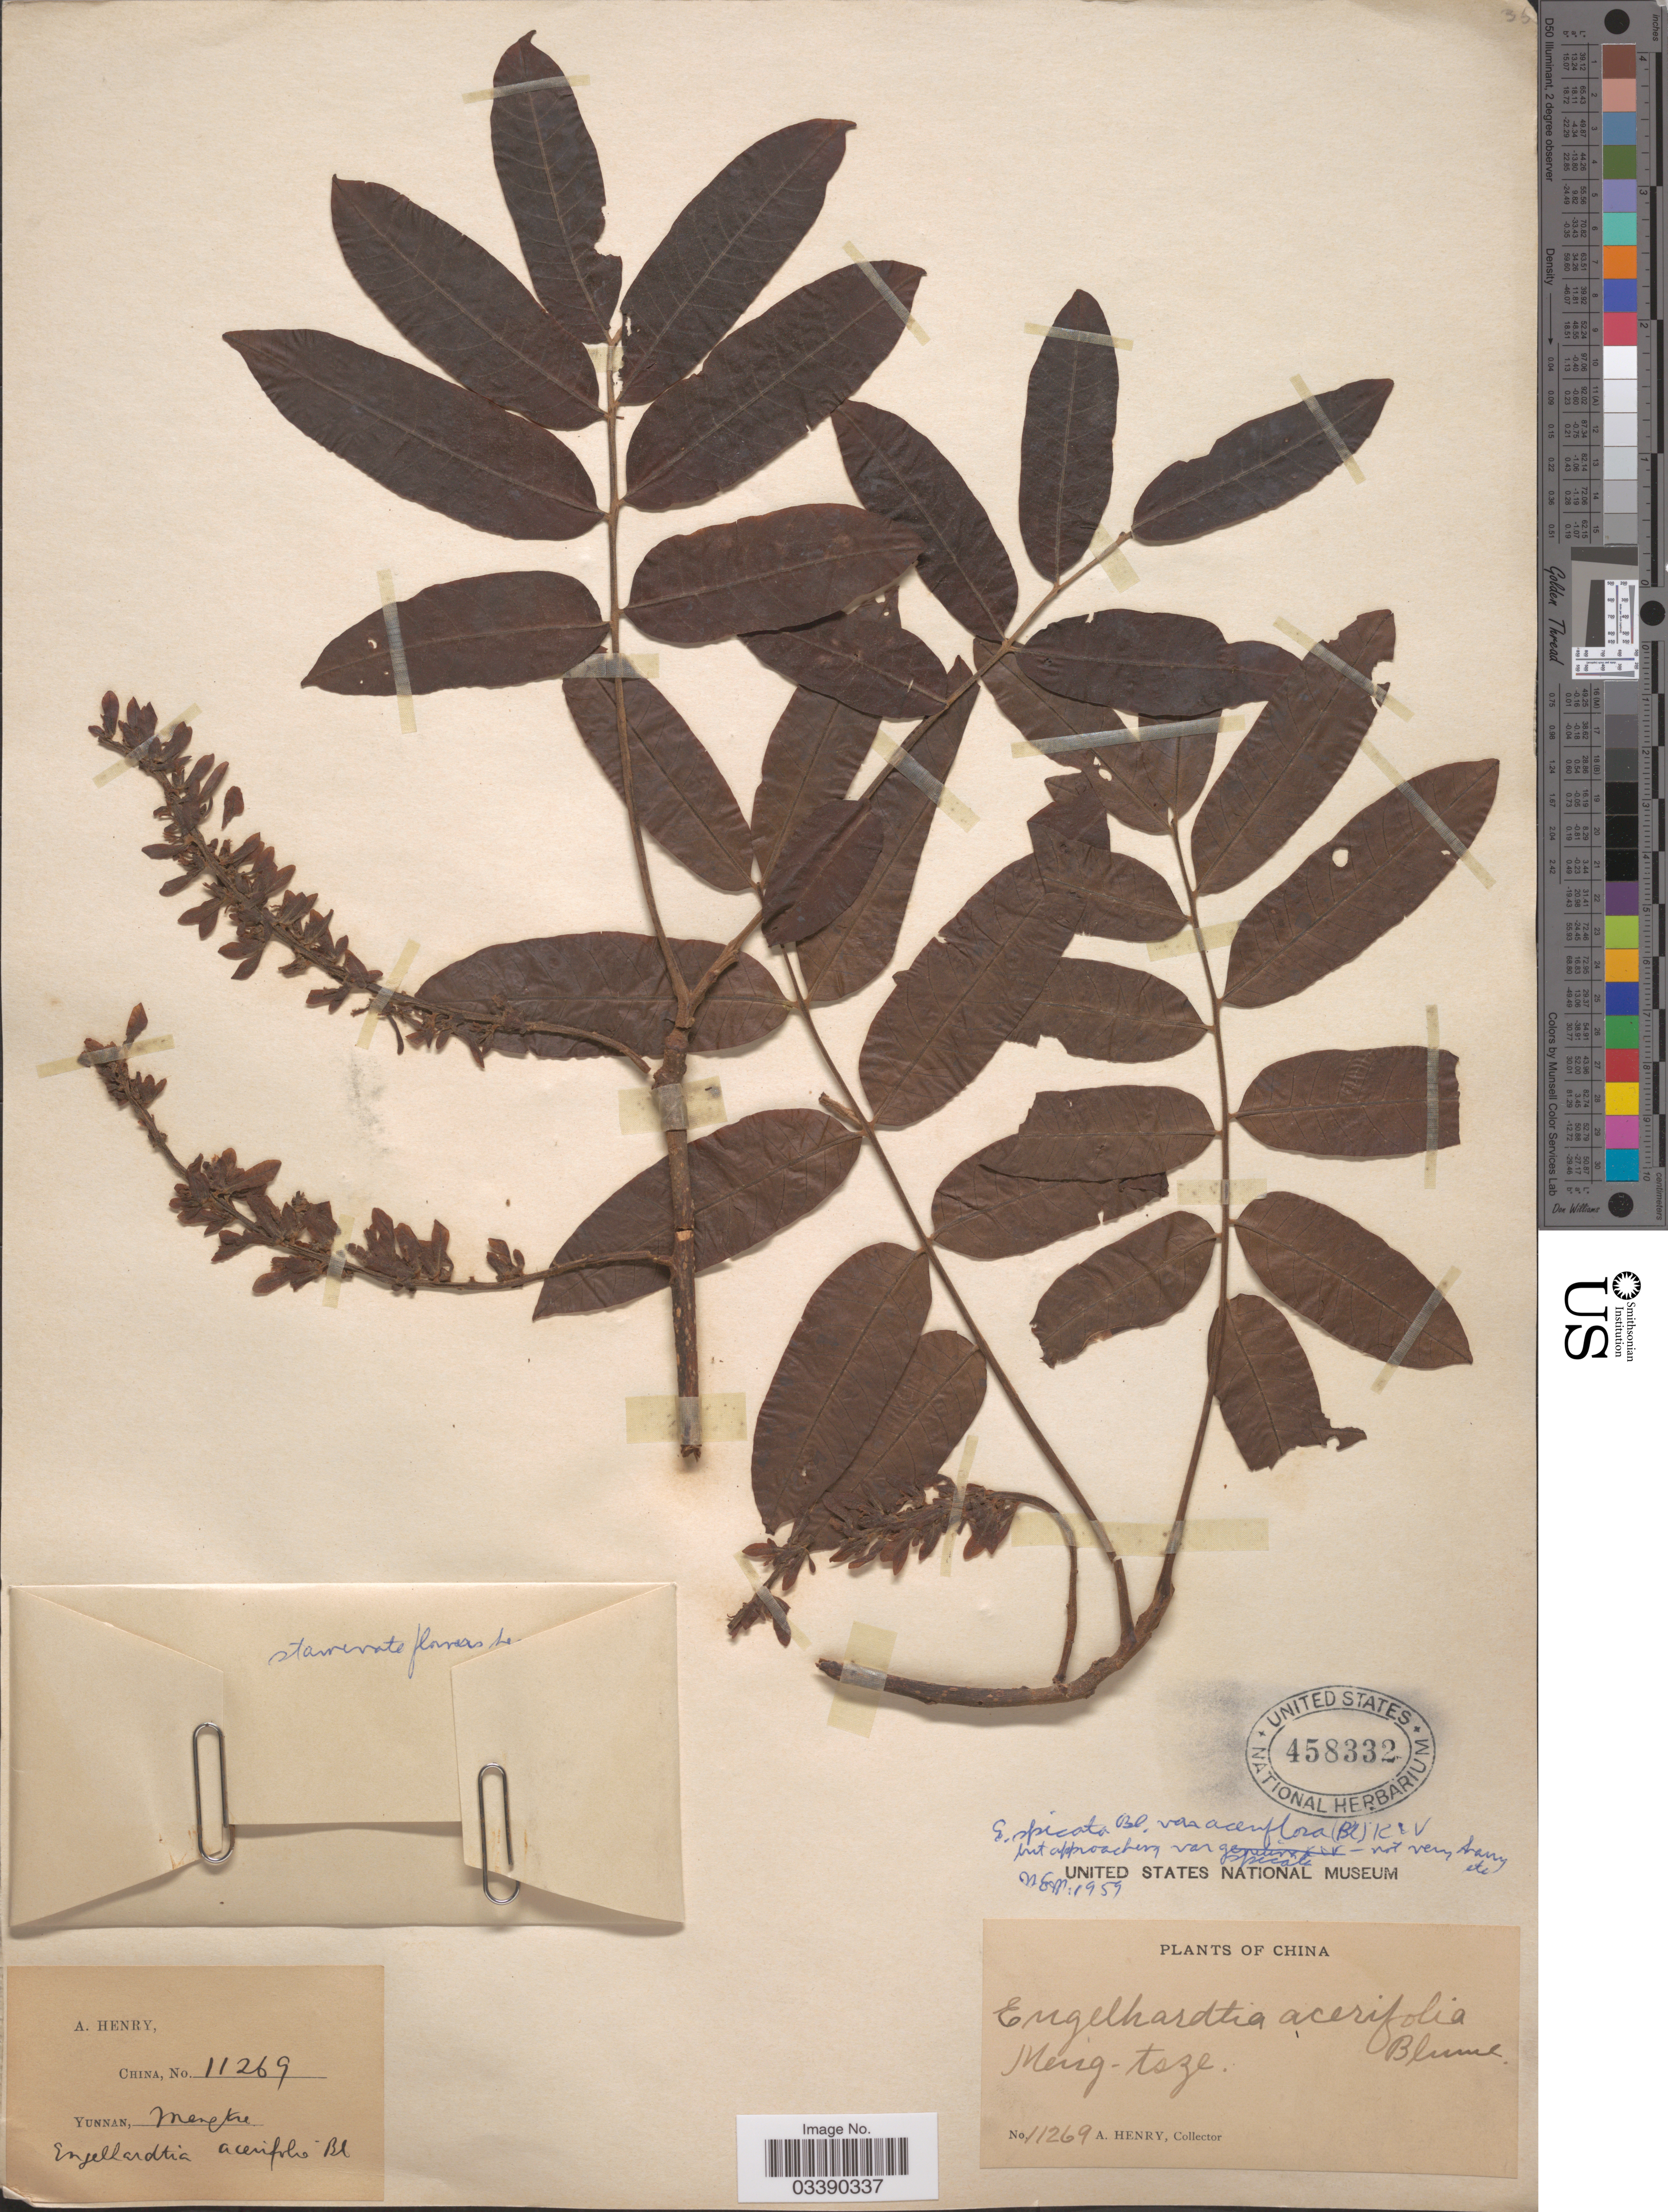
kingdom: Plantae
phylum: Tracheophyta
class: Magnoliopsida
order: Fagales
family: Juglandaceae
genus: Engelhardia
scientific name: Engelhardia spicata var. aceriflora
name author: (Reinw.) Koord. & Valeton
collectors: A. Henry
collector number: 11269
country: China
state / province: Yunnan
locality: Meng-tsze.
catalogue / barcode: US 458332